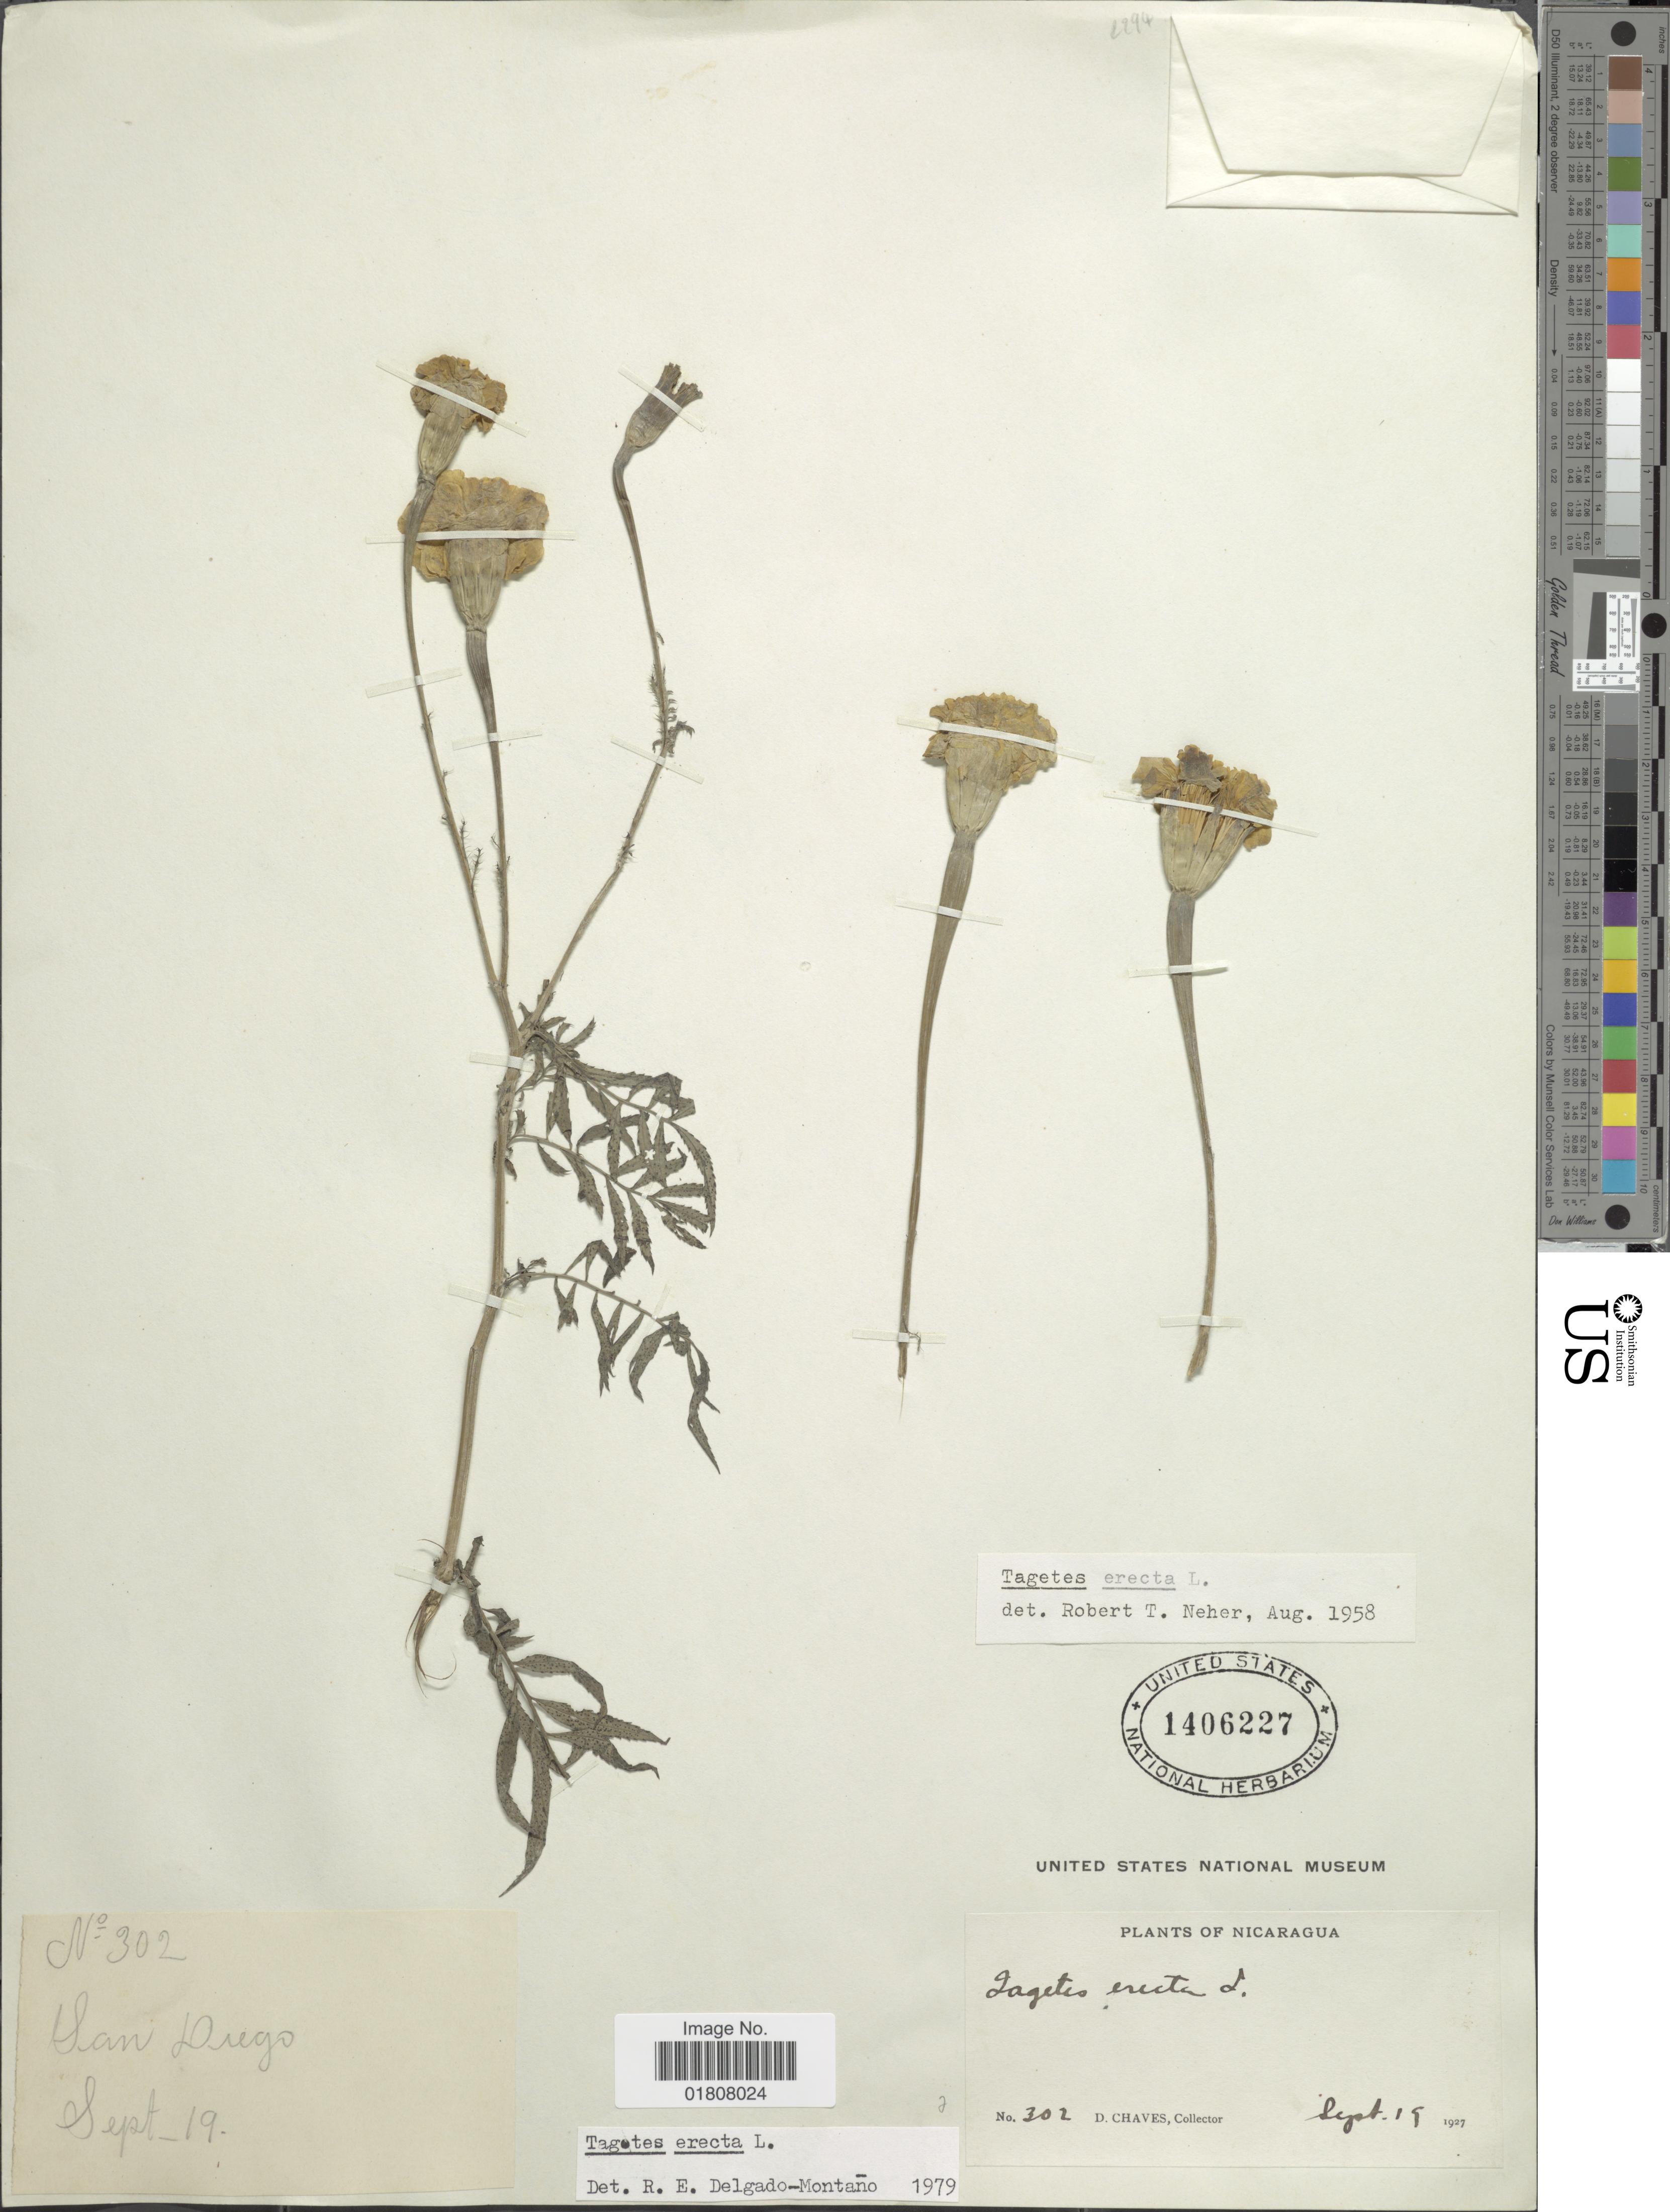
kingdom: Plantae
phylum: Tracheophyta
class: Magnoliopsida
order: Asterales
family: Asteraceae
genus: Tagetes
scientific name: Tagetes erecta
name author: L.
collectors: D. Chaves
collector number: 302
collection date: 1927-09-19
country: Nicaragua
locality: San Diego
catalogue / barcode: US 1406227